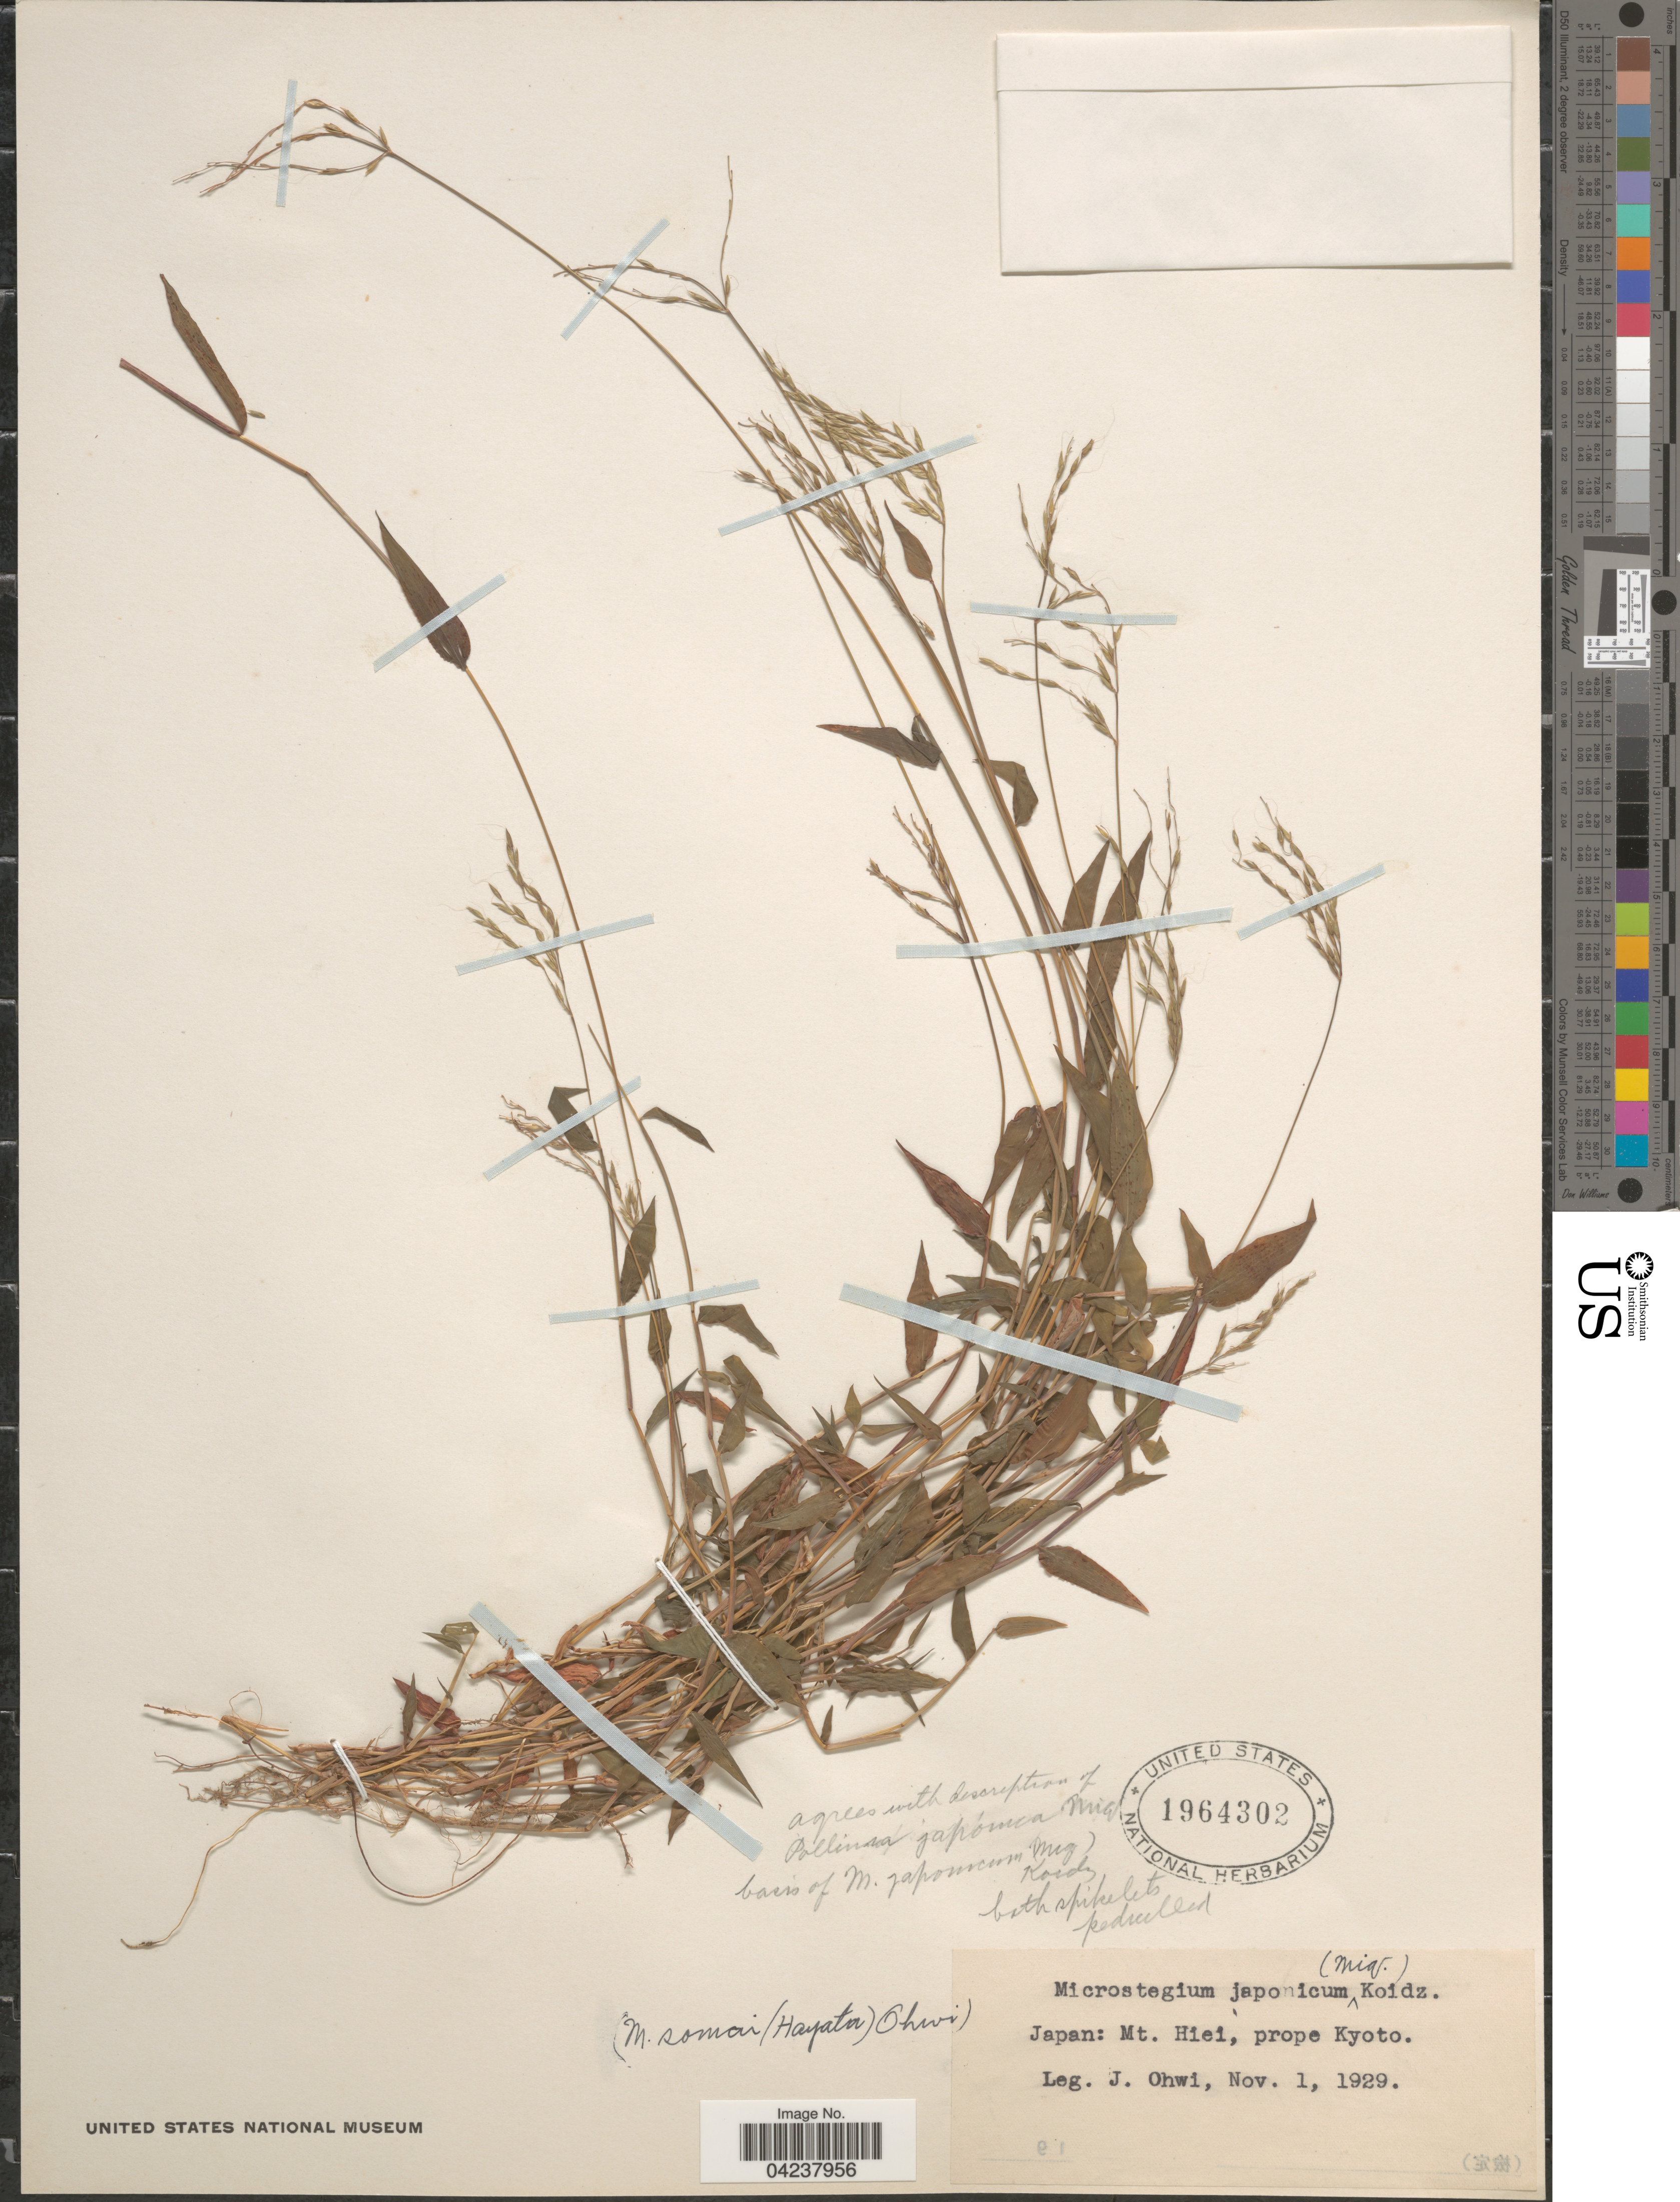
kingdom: Plantae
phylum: Tracheophyta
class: Liliopsida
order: Poales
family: Poaceae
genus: Microstegium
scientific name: Microstegium nudum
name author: (Trin.) A. Camus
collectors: J. Ohwi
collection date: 1929-11-01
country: Japan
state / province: Kyoto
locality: Mt. Hiei, prope Kyoto.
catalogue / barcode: US 1964302